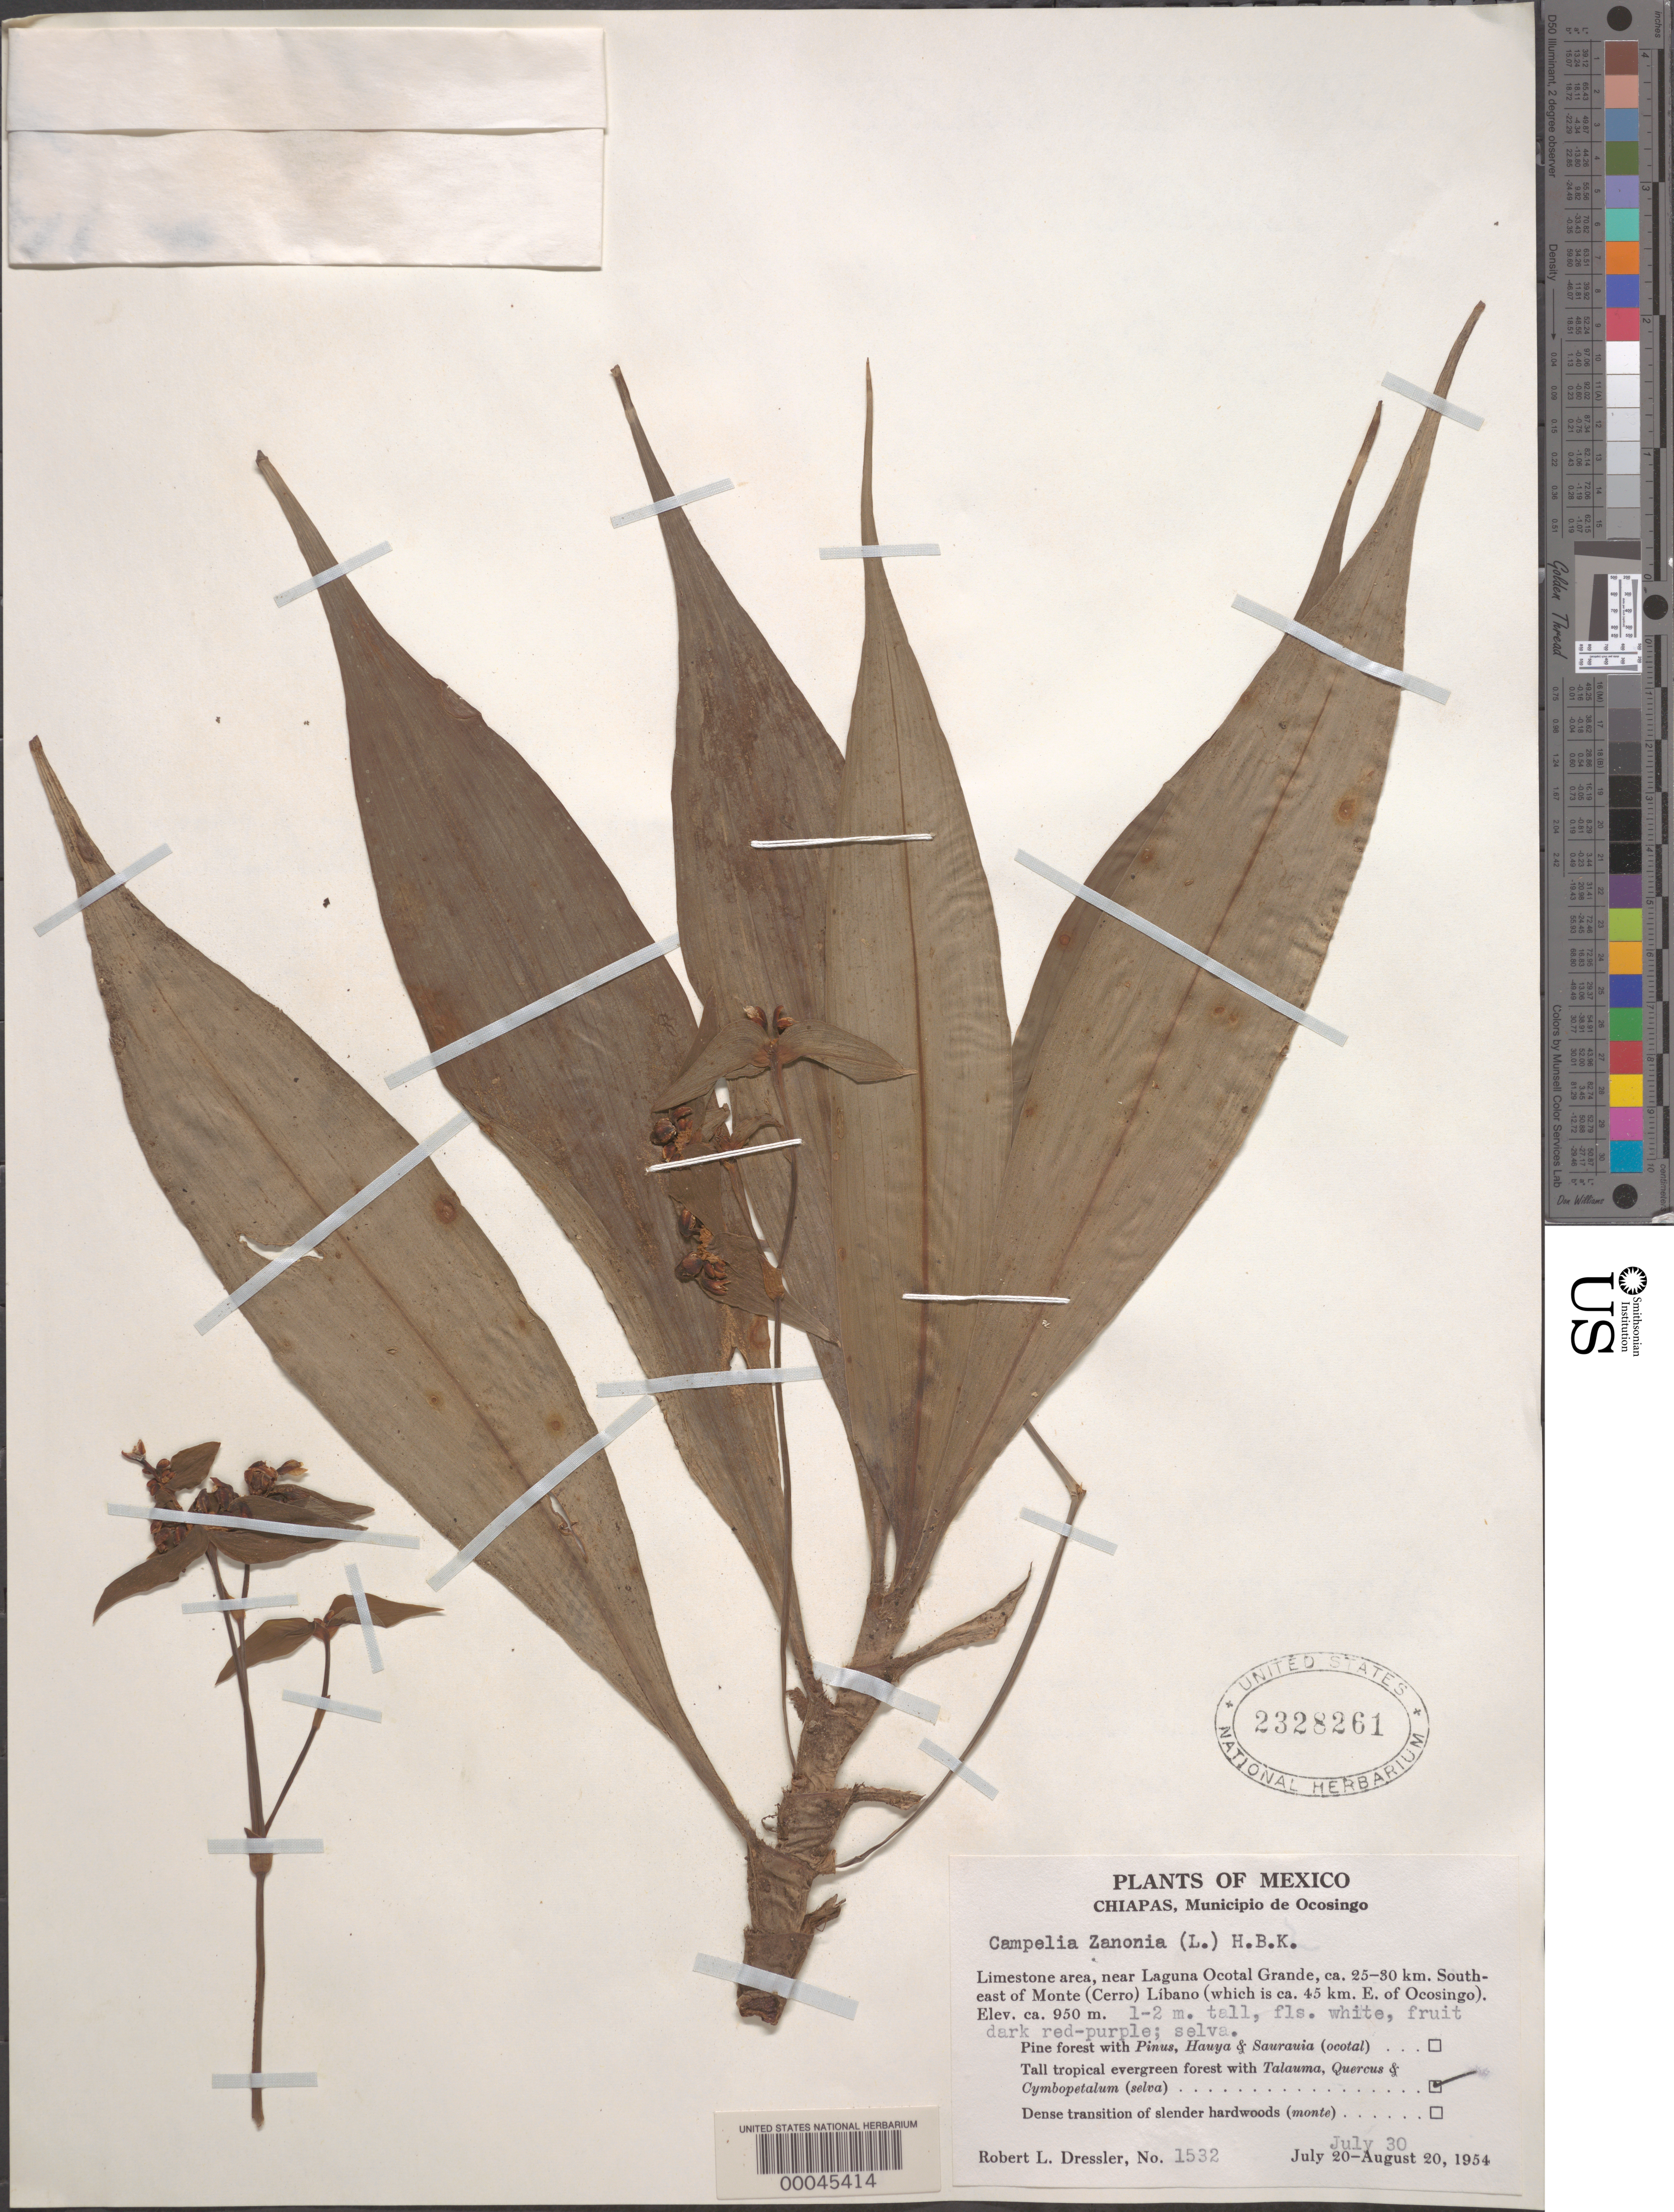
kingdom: Plantae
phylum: Tracheophyta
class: Liliopsida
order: Commelinales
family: Commelinaceae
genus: Tradescantia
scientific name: Tradescantia zanonia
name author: (L.) Sw.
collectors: R. Dressler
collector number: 1532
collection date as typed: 30 Jul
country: Mexico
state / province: Chiapas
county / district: Ocosingo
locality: Near Laguna Ocotal Grande, SE of Monte Libano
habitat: Limestone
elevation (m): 950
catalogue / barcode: US 2328261